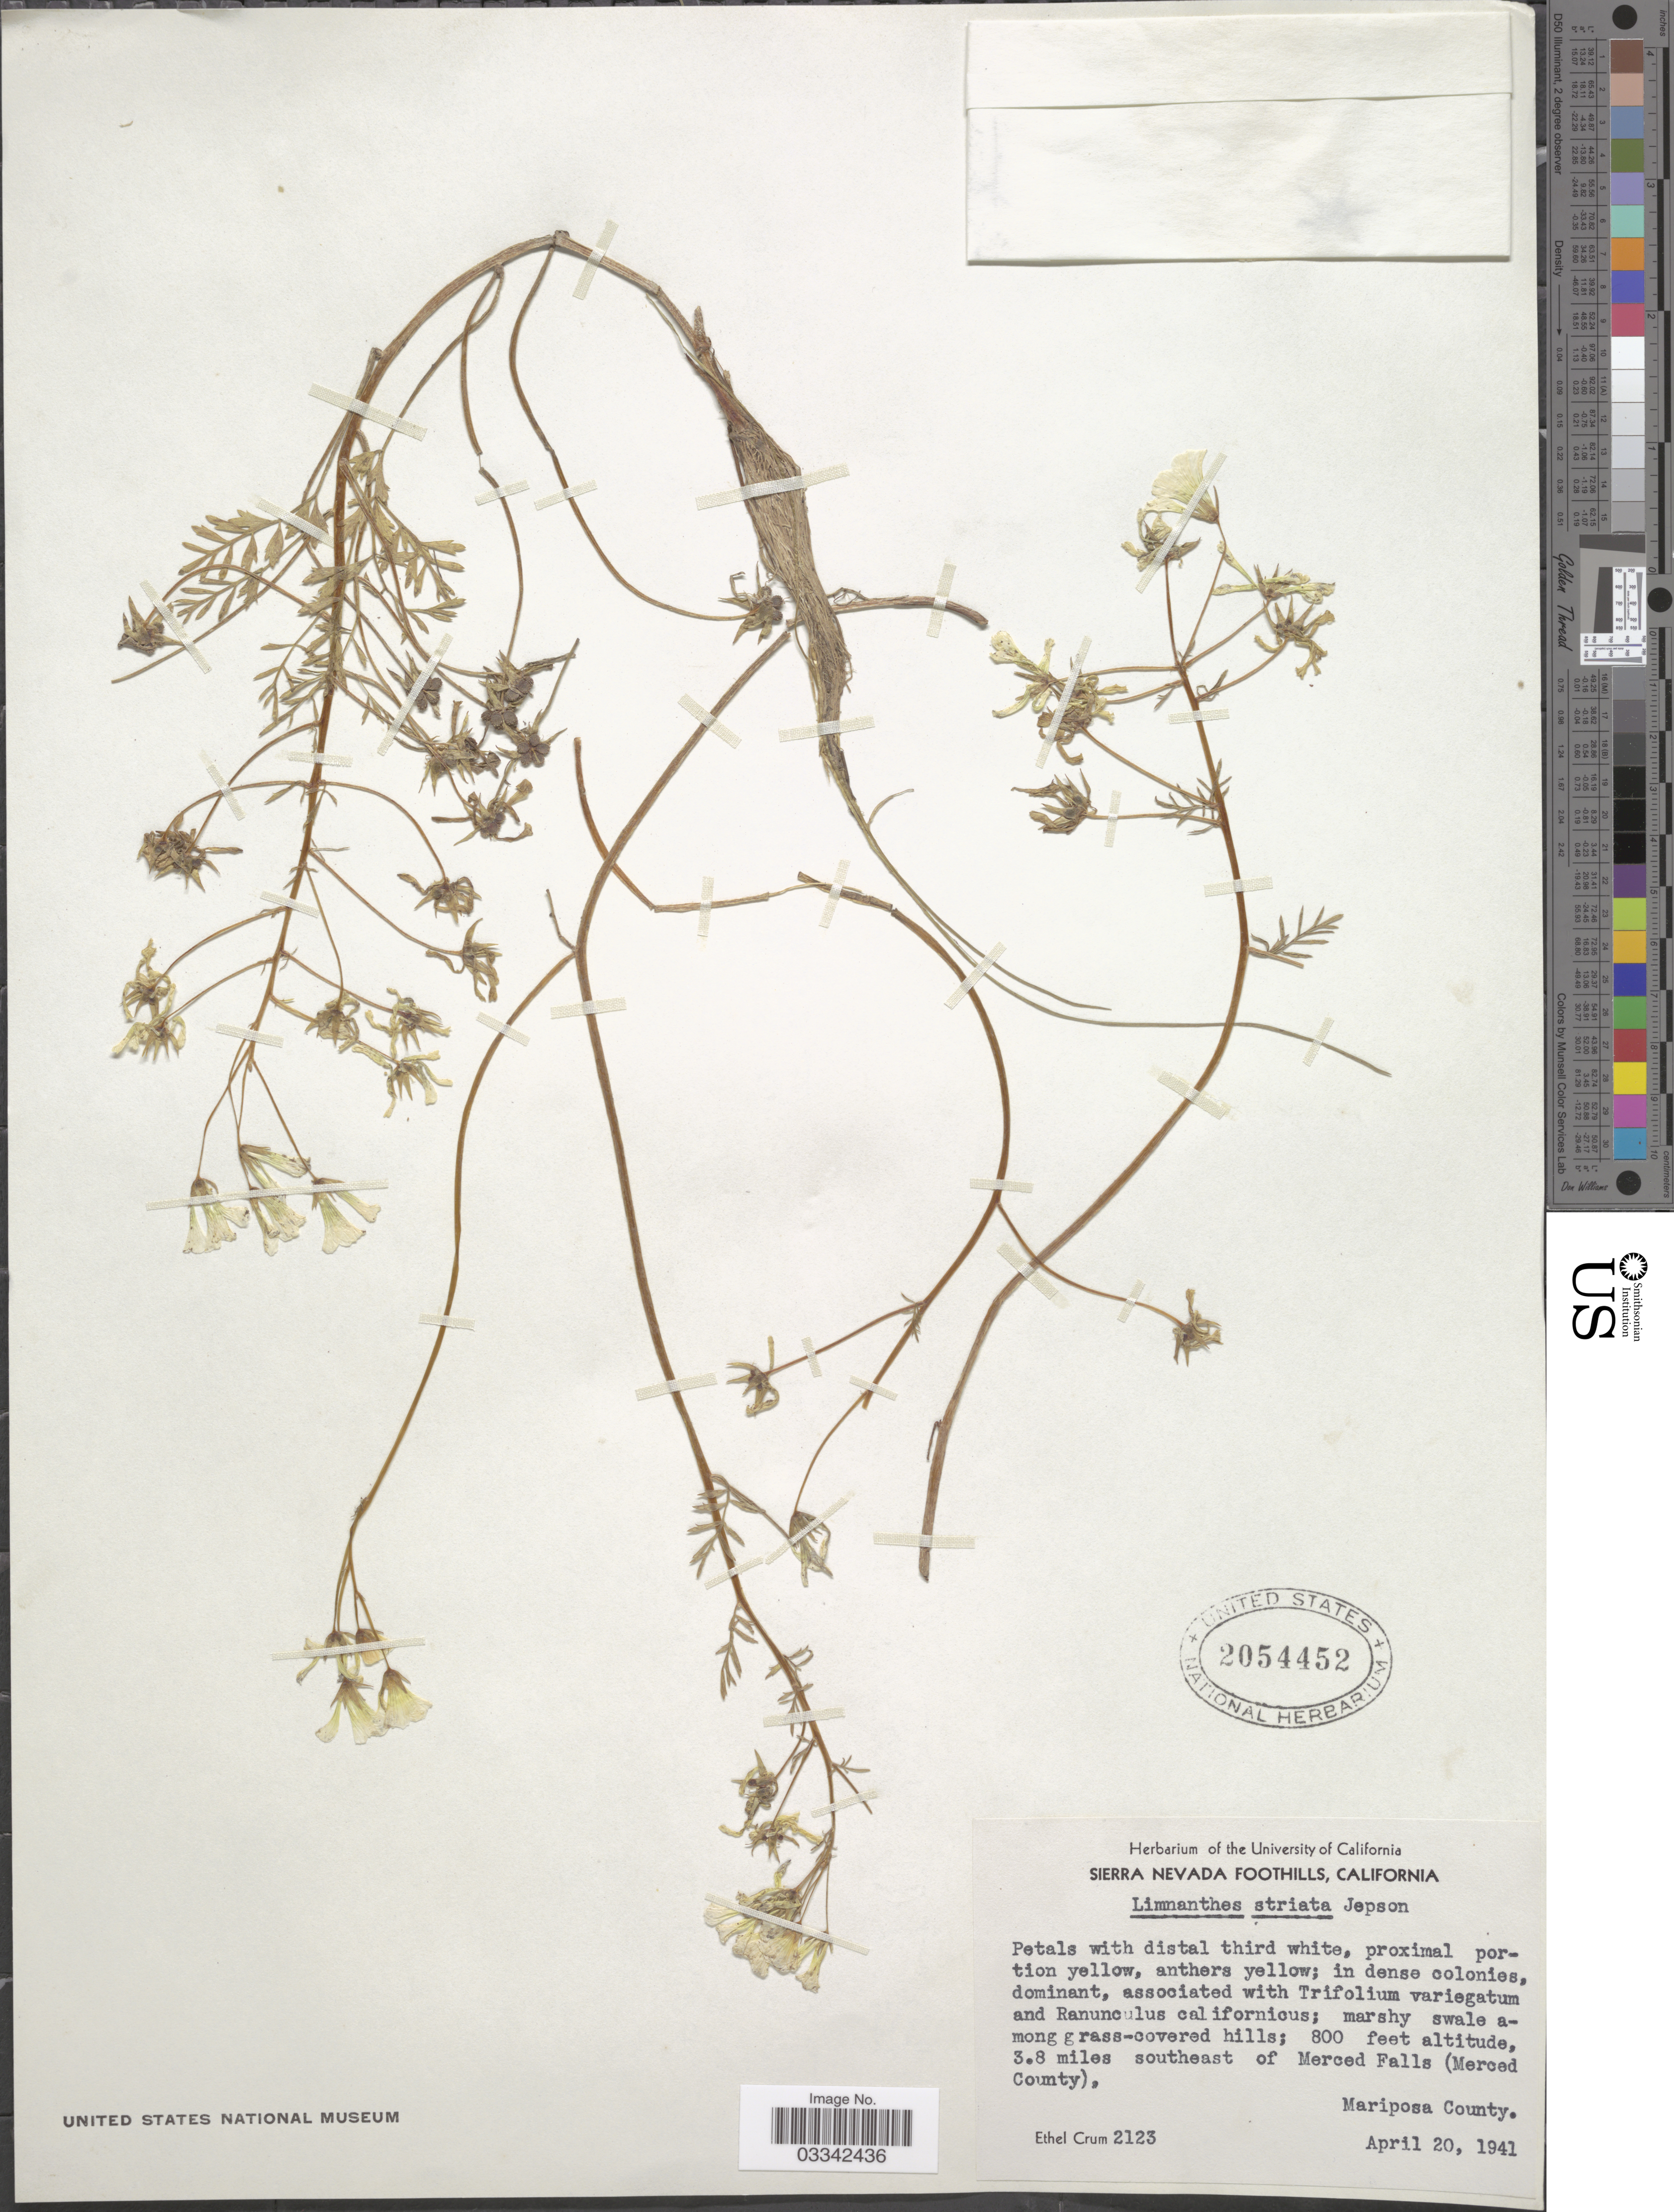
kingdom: Plantae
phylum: Tracheophyta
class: Magnoliopsida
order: Brassicales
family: Limnanthaceae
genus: Limnanthes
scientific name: Limnanthes striata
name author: Jeps.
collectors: E. K. Crum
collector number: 2123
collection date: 1941-04-20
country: United States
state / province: California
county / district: Mariposa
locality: Sierra Nevada Foothills. 3.8 miles southeast of Merced Falls (Merced County), Mariposa County.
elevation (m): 244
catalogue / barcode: US 2054452